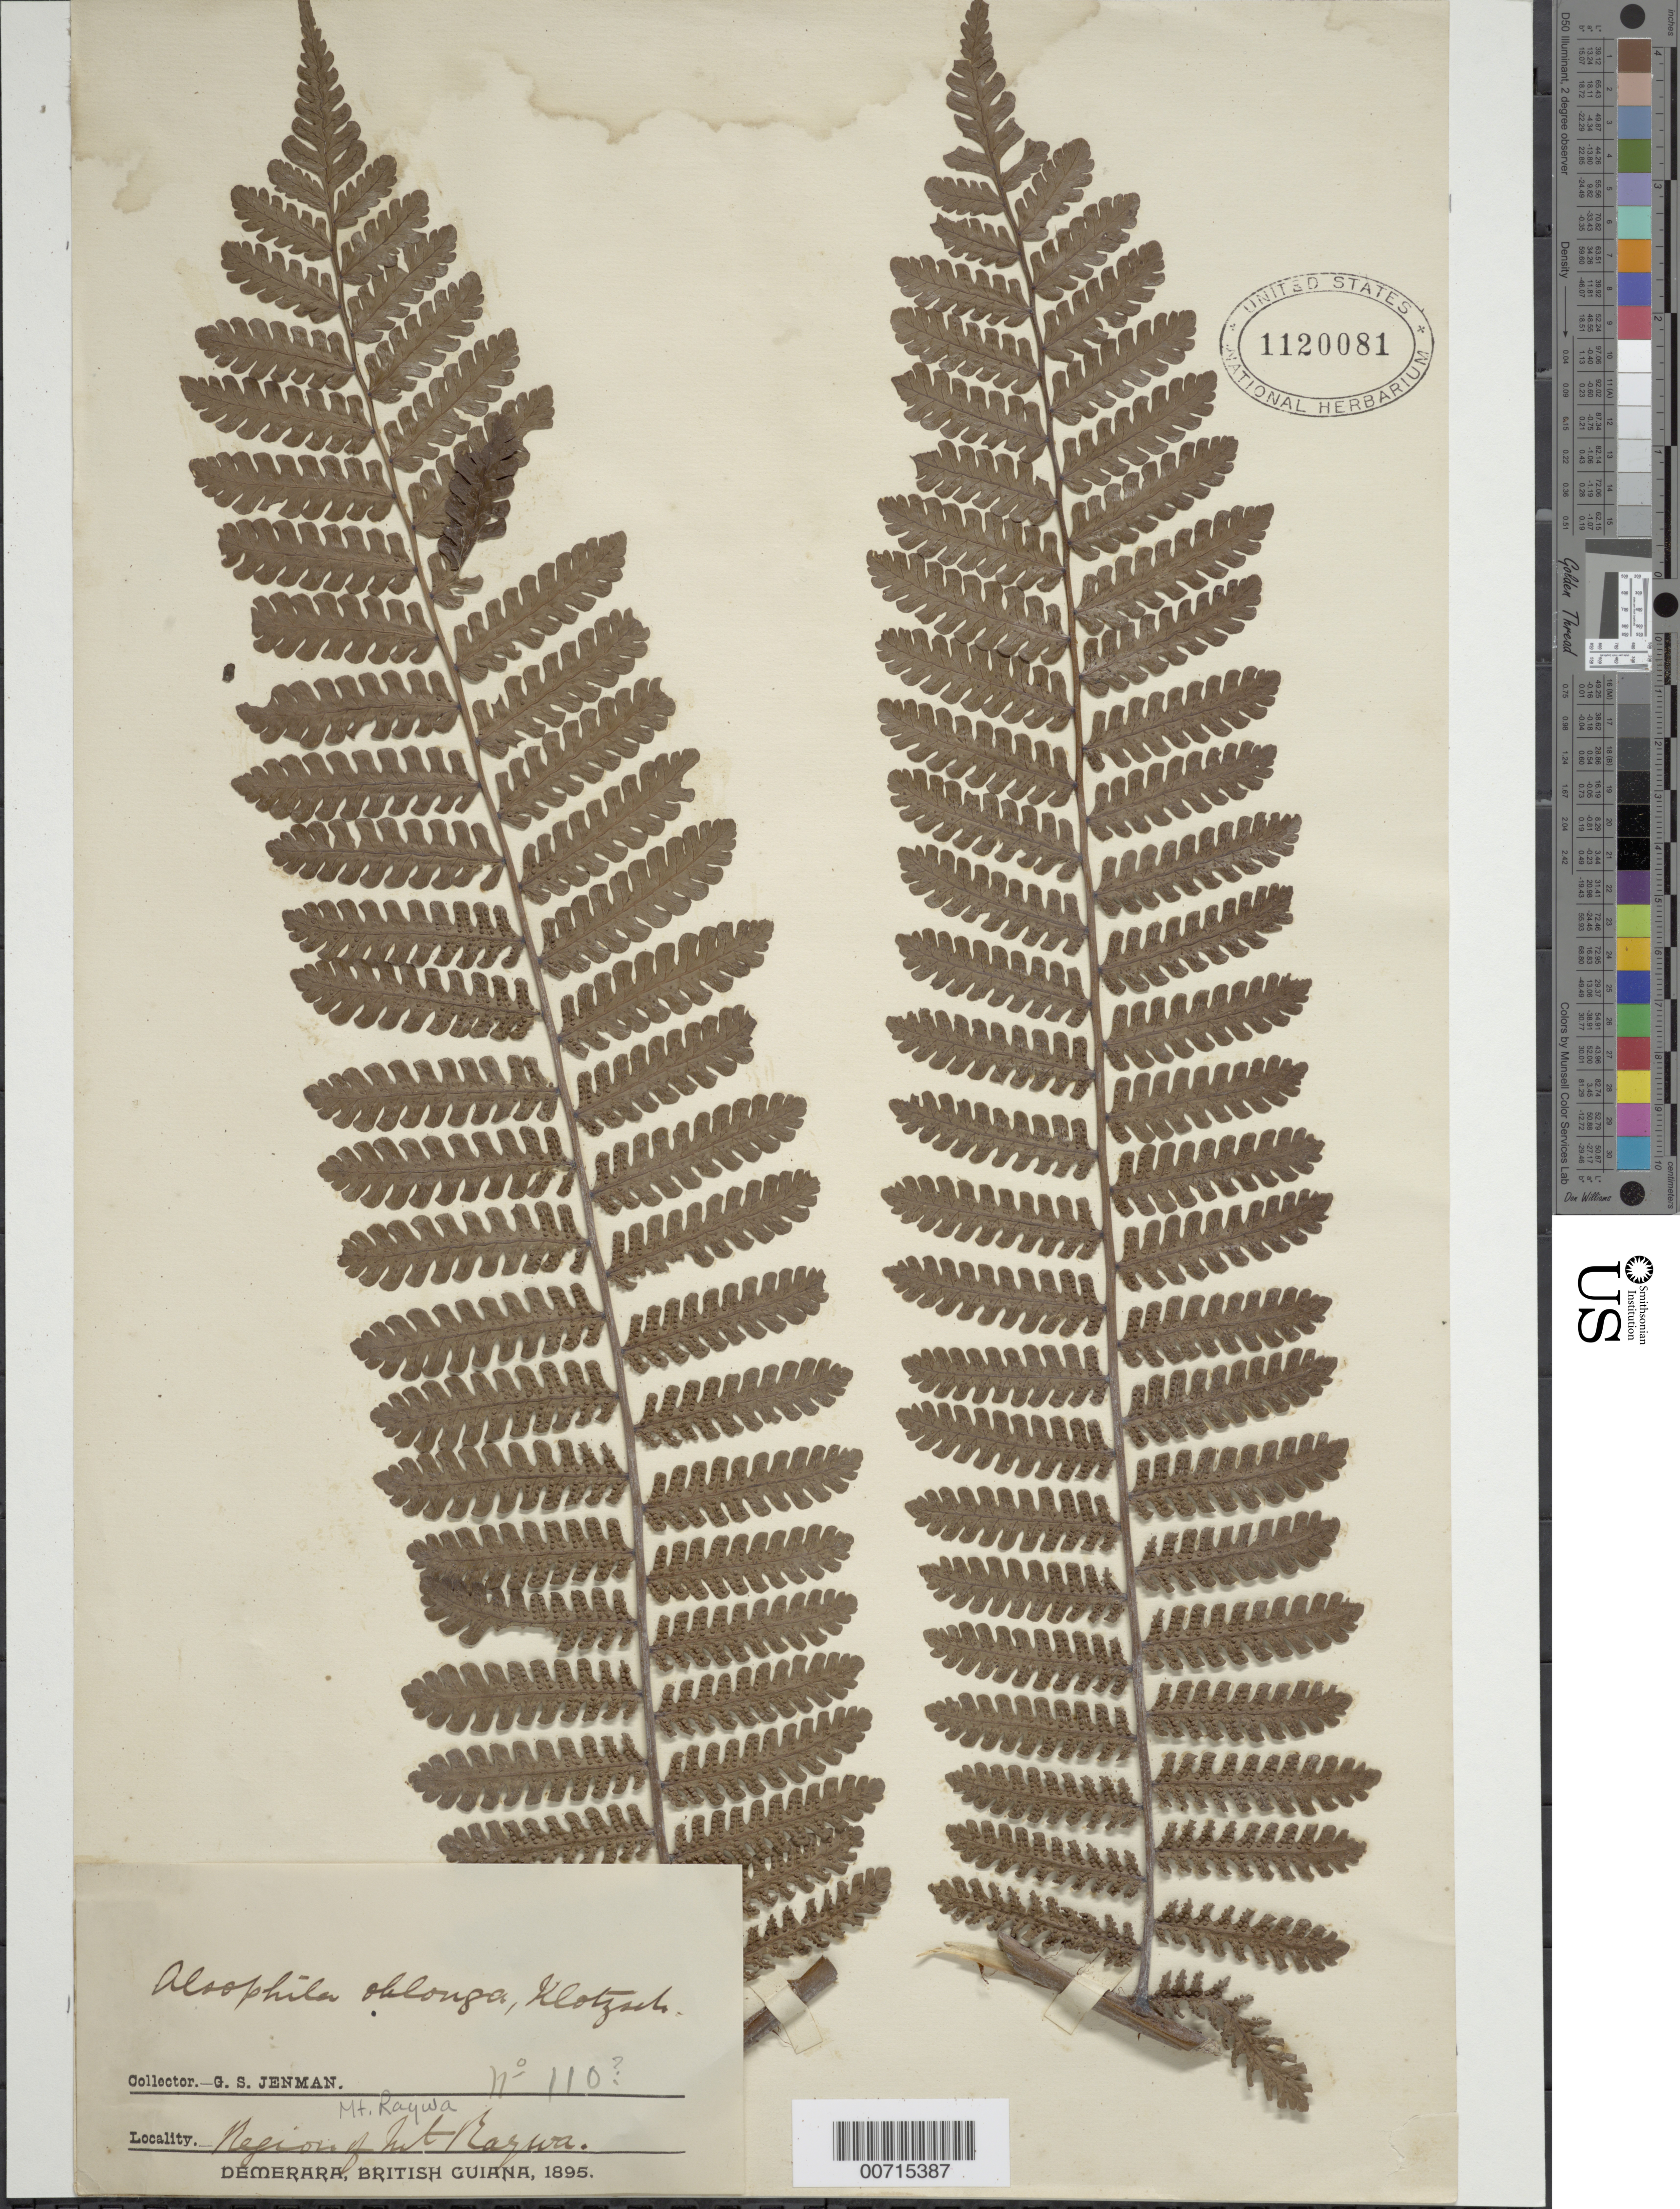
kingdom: Plantae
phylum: Tracheophyta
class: Polypodiopsida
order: Cyatheales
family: Cyatheaceae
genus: Cyathea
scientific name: Cyathea pungens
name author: (Willd.) Domin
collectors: G. S. Jenman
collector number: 110 ?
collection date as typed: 1895 ?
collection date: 1895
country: Guyana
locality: Mt. Raywa, [Roraima?] region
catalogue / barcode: US 1120081